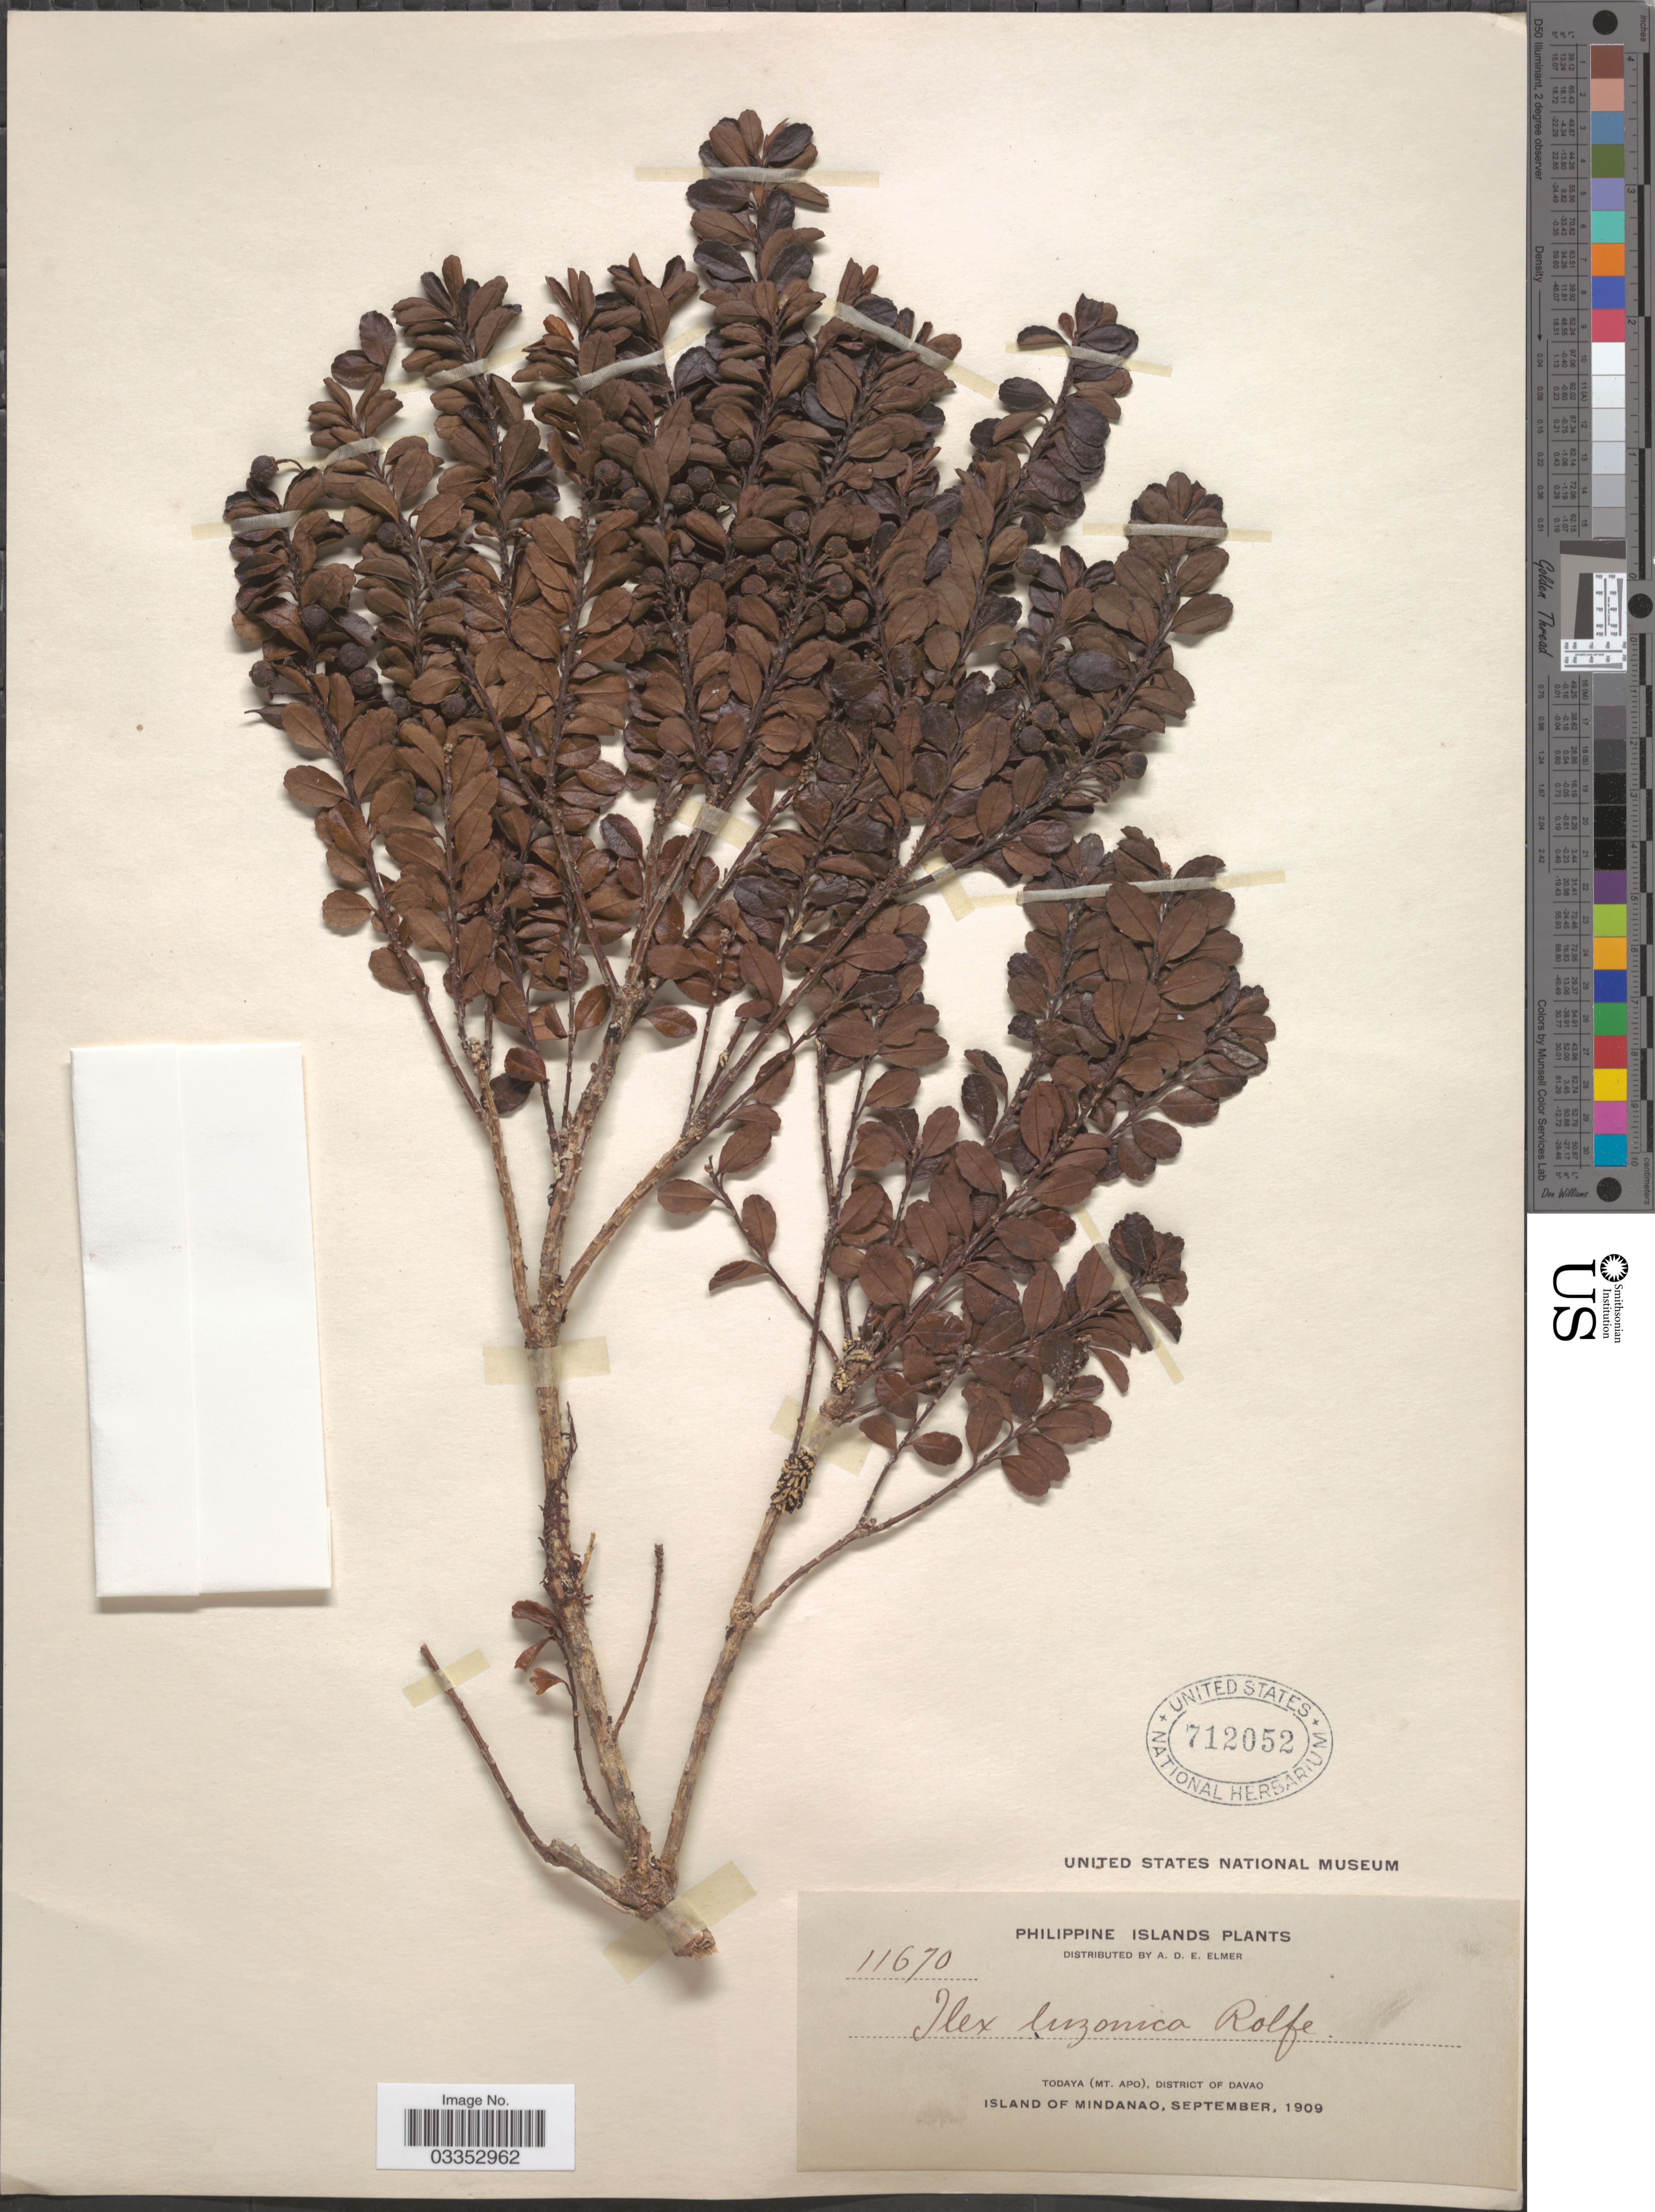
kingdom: Plantae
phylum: Tracheophyta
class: Magnoliopsida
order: Aquifoliales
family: Aquifoliaceae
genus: Ilex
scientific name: Ilex luzonica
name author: Rolfe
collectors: A. D. E. Elmer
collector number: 11670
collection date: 1909-09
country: Philippines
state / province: Davao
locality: Todaya (Mt. Apo), District of Davao, Island of Mindanao.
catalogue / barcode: US 712052